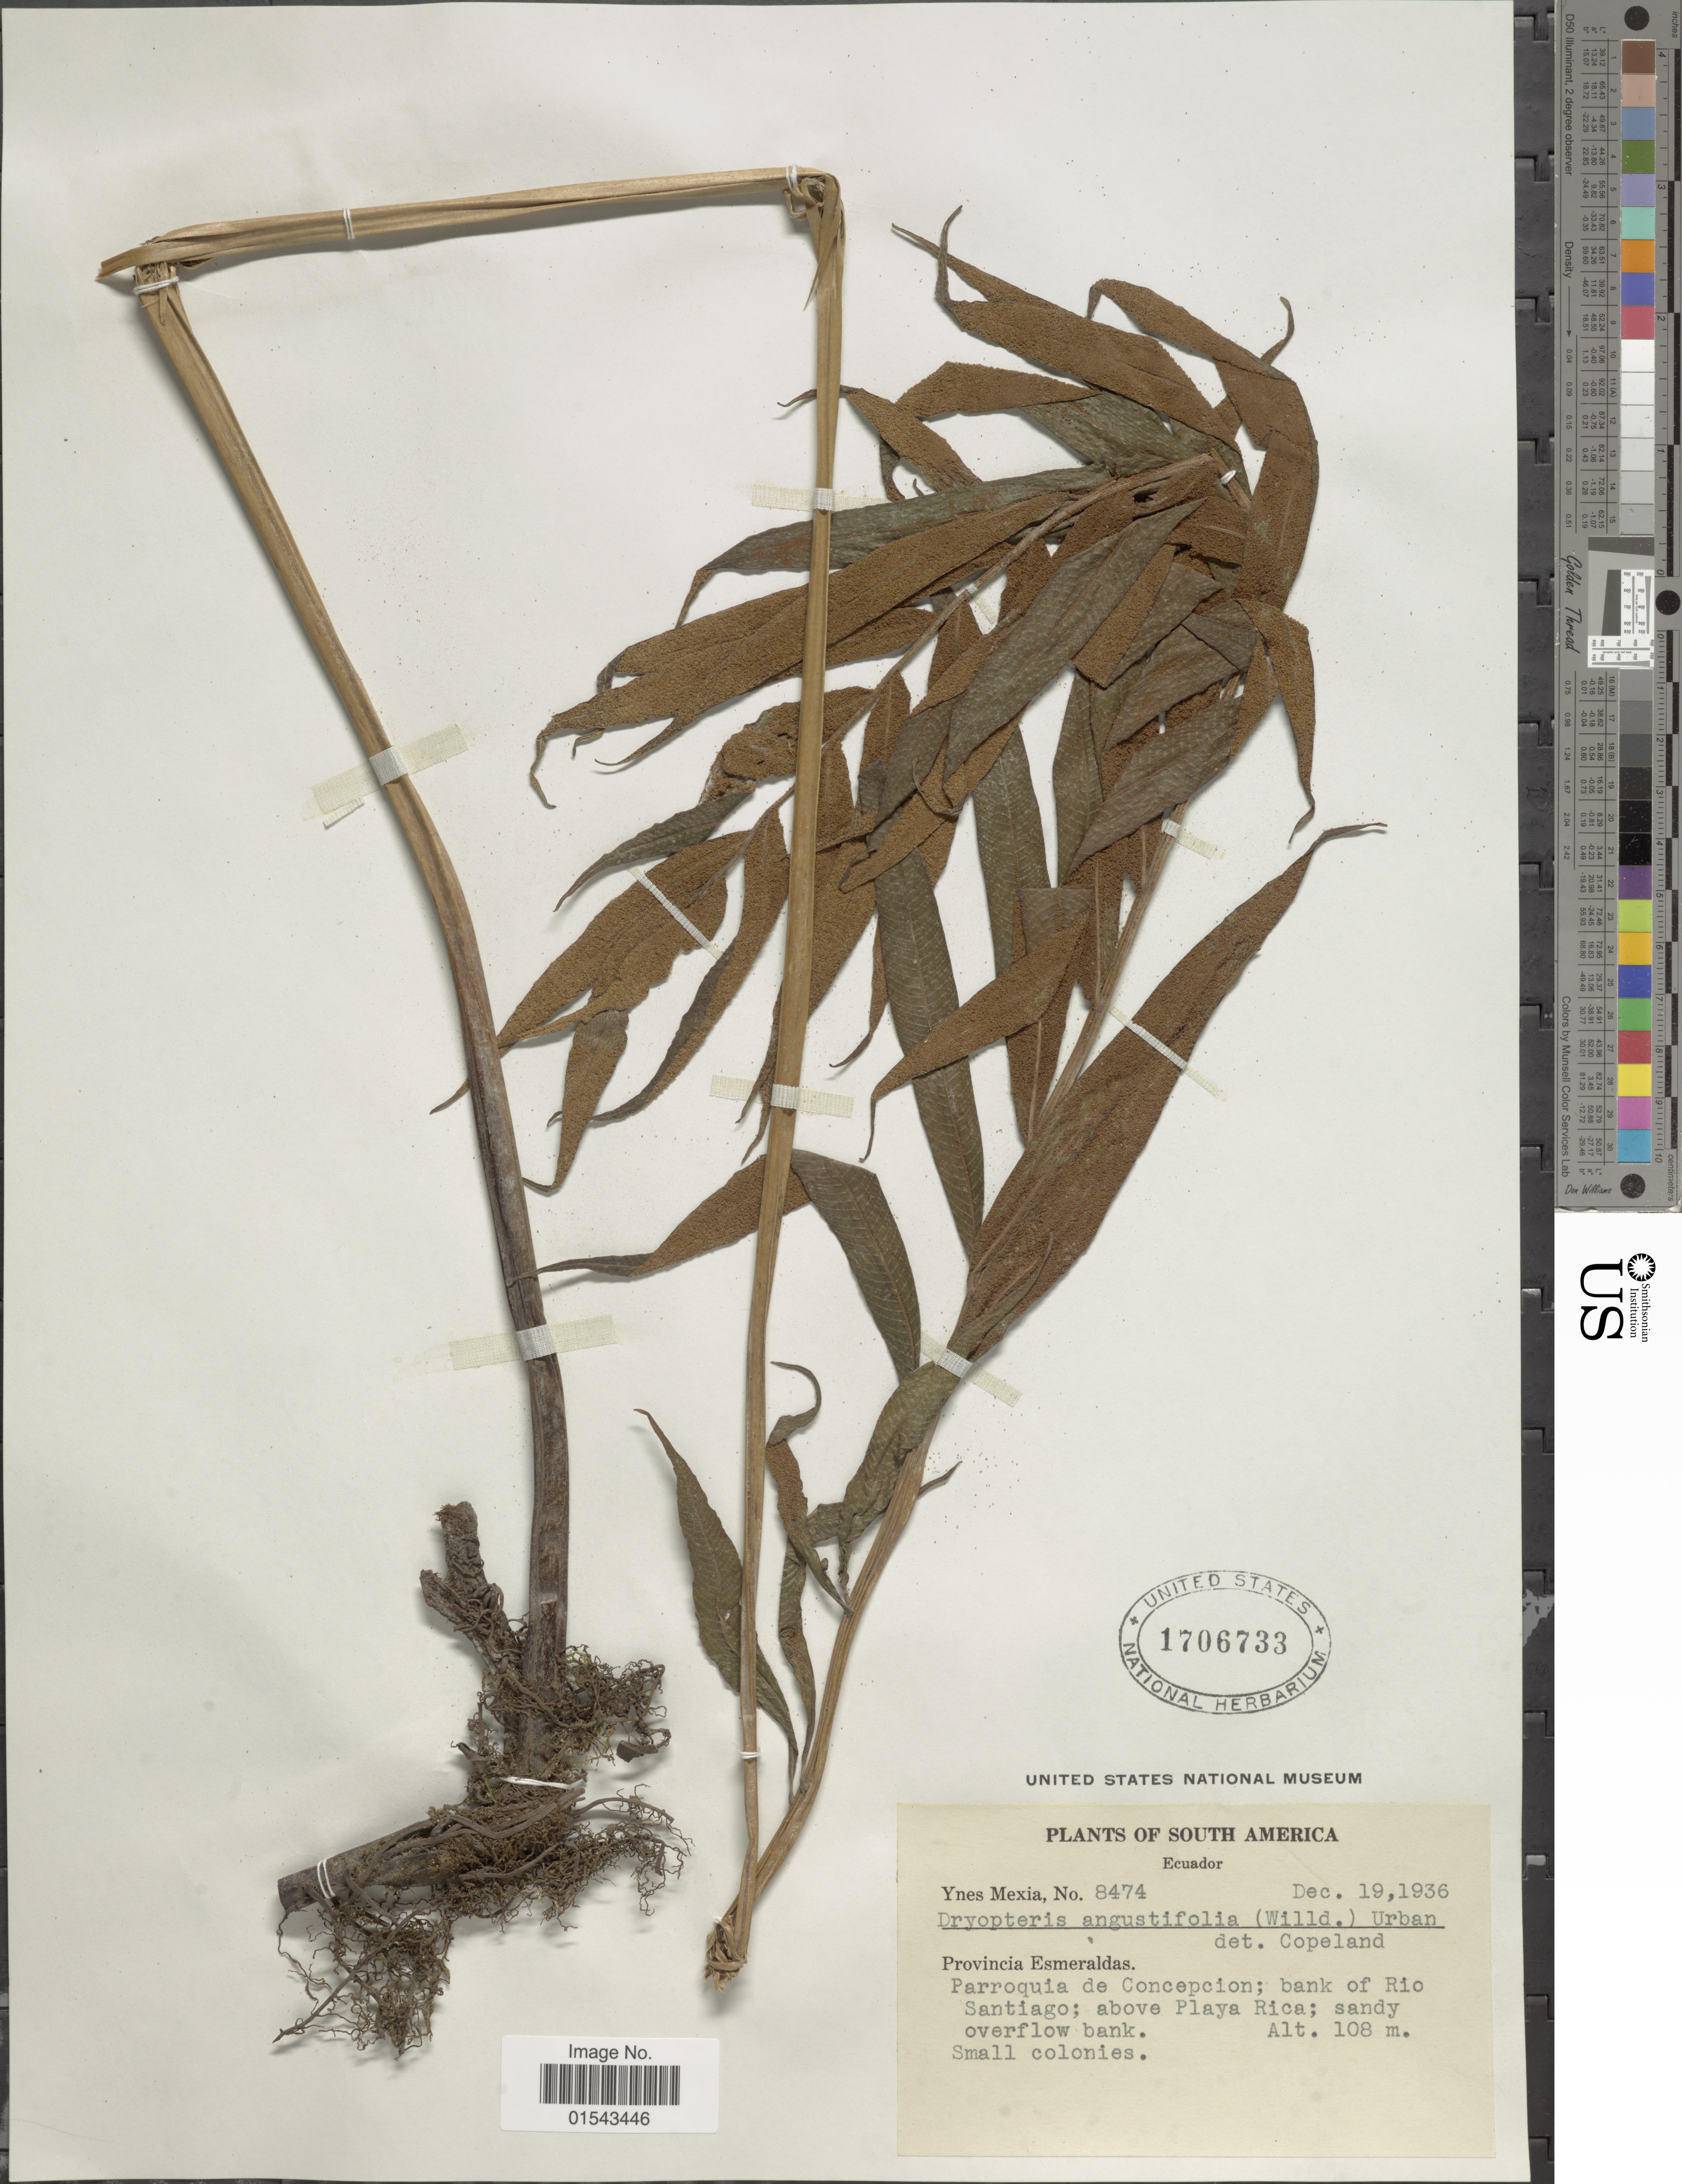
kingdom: Plantae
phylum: Tracheophyta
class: Polypodiopsida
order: Polypodiales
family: Thelypteridaceae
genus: Meniscium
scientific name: Meniscium angustifolium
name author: Willd.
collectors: Y. Mexia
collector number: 8474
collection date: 1936-12-19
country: Ecuador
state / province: Esmeraldas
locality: Parroquia de Concepcion; bank of Rio Santiago; above Playa Rica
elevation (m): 108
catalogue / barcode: US 1706733